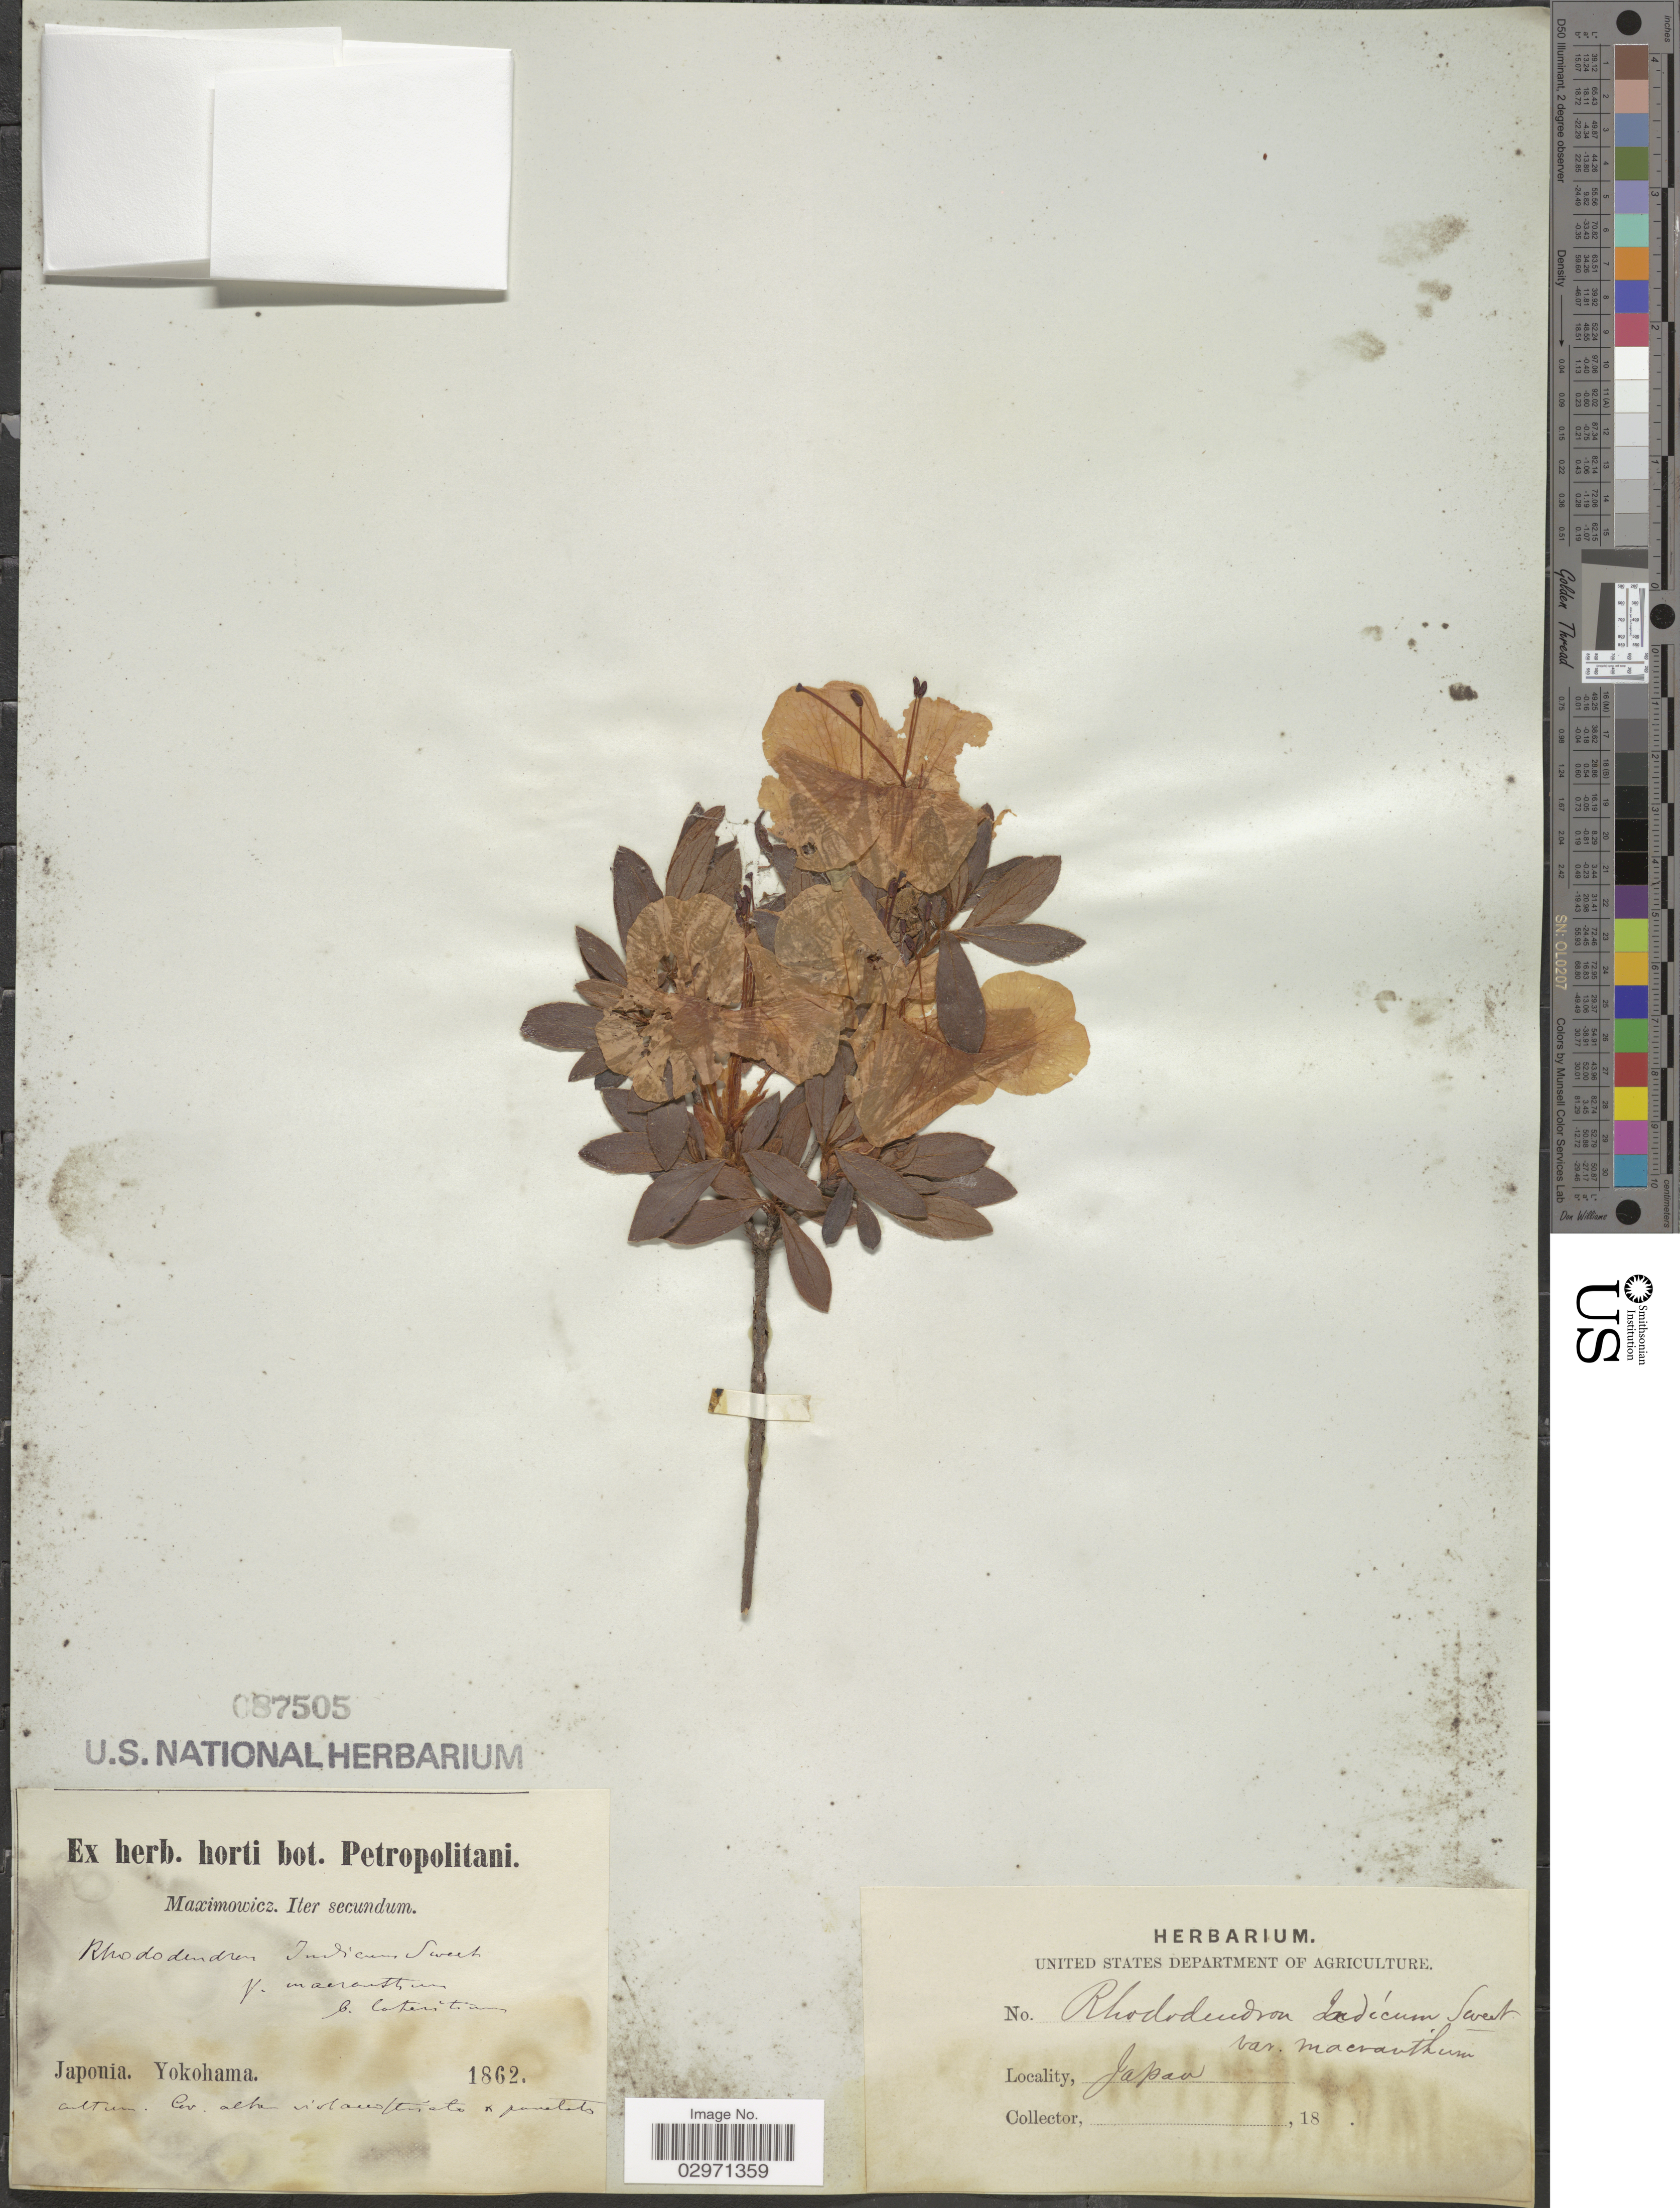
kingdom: Plantae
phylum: Tracheophyta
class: Magnoliopsida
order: Ericales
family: Ericaceae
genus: Rhododendron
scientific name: Rhododendron indicum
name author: (L.) Sweet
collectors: Maximowicz, --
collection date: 1862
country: Japan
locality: Yokohama.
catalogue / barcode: US 87505